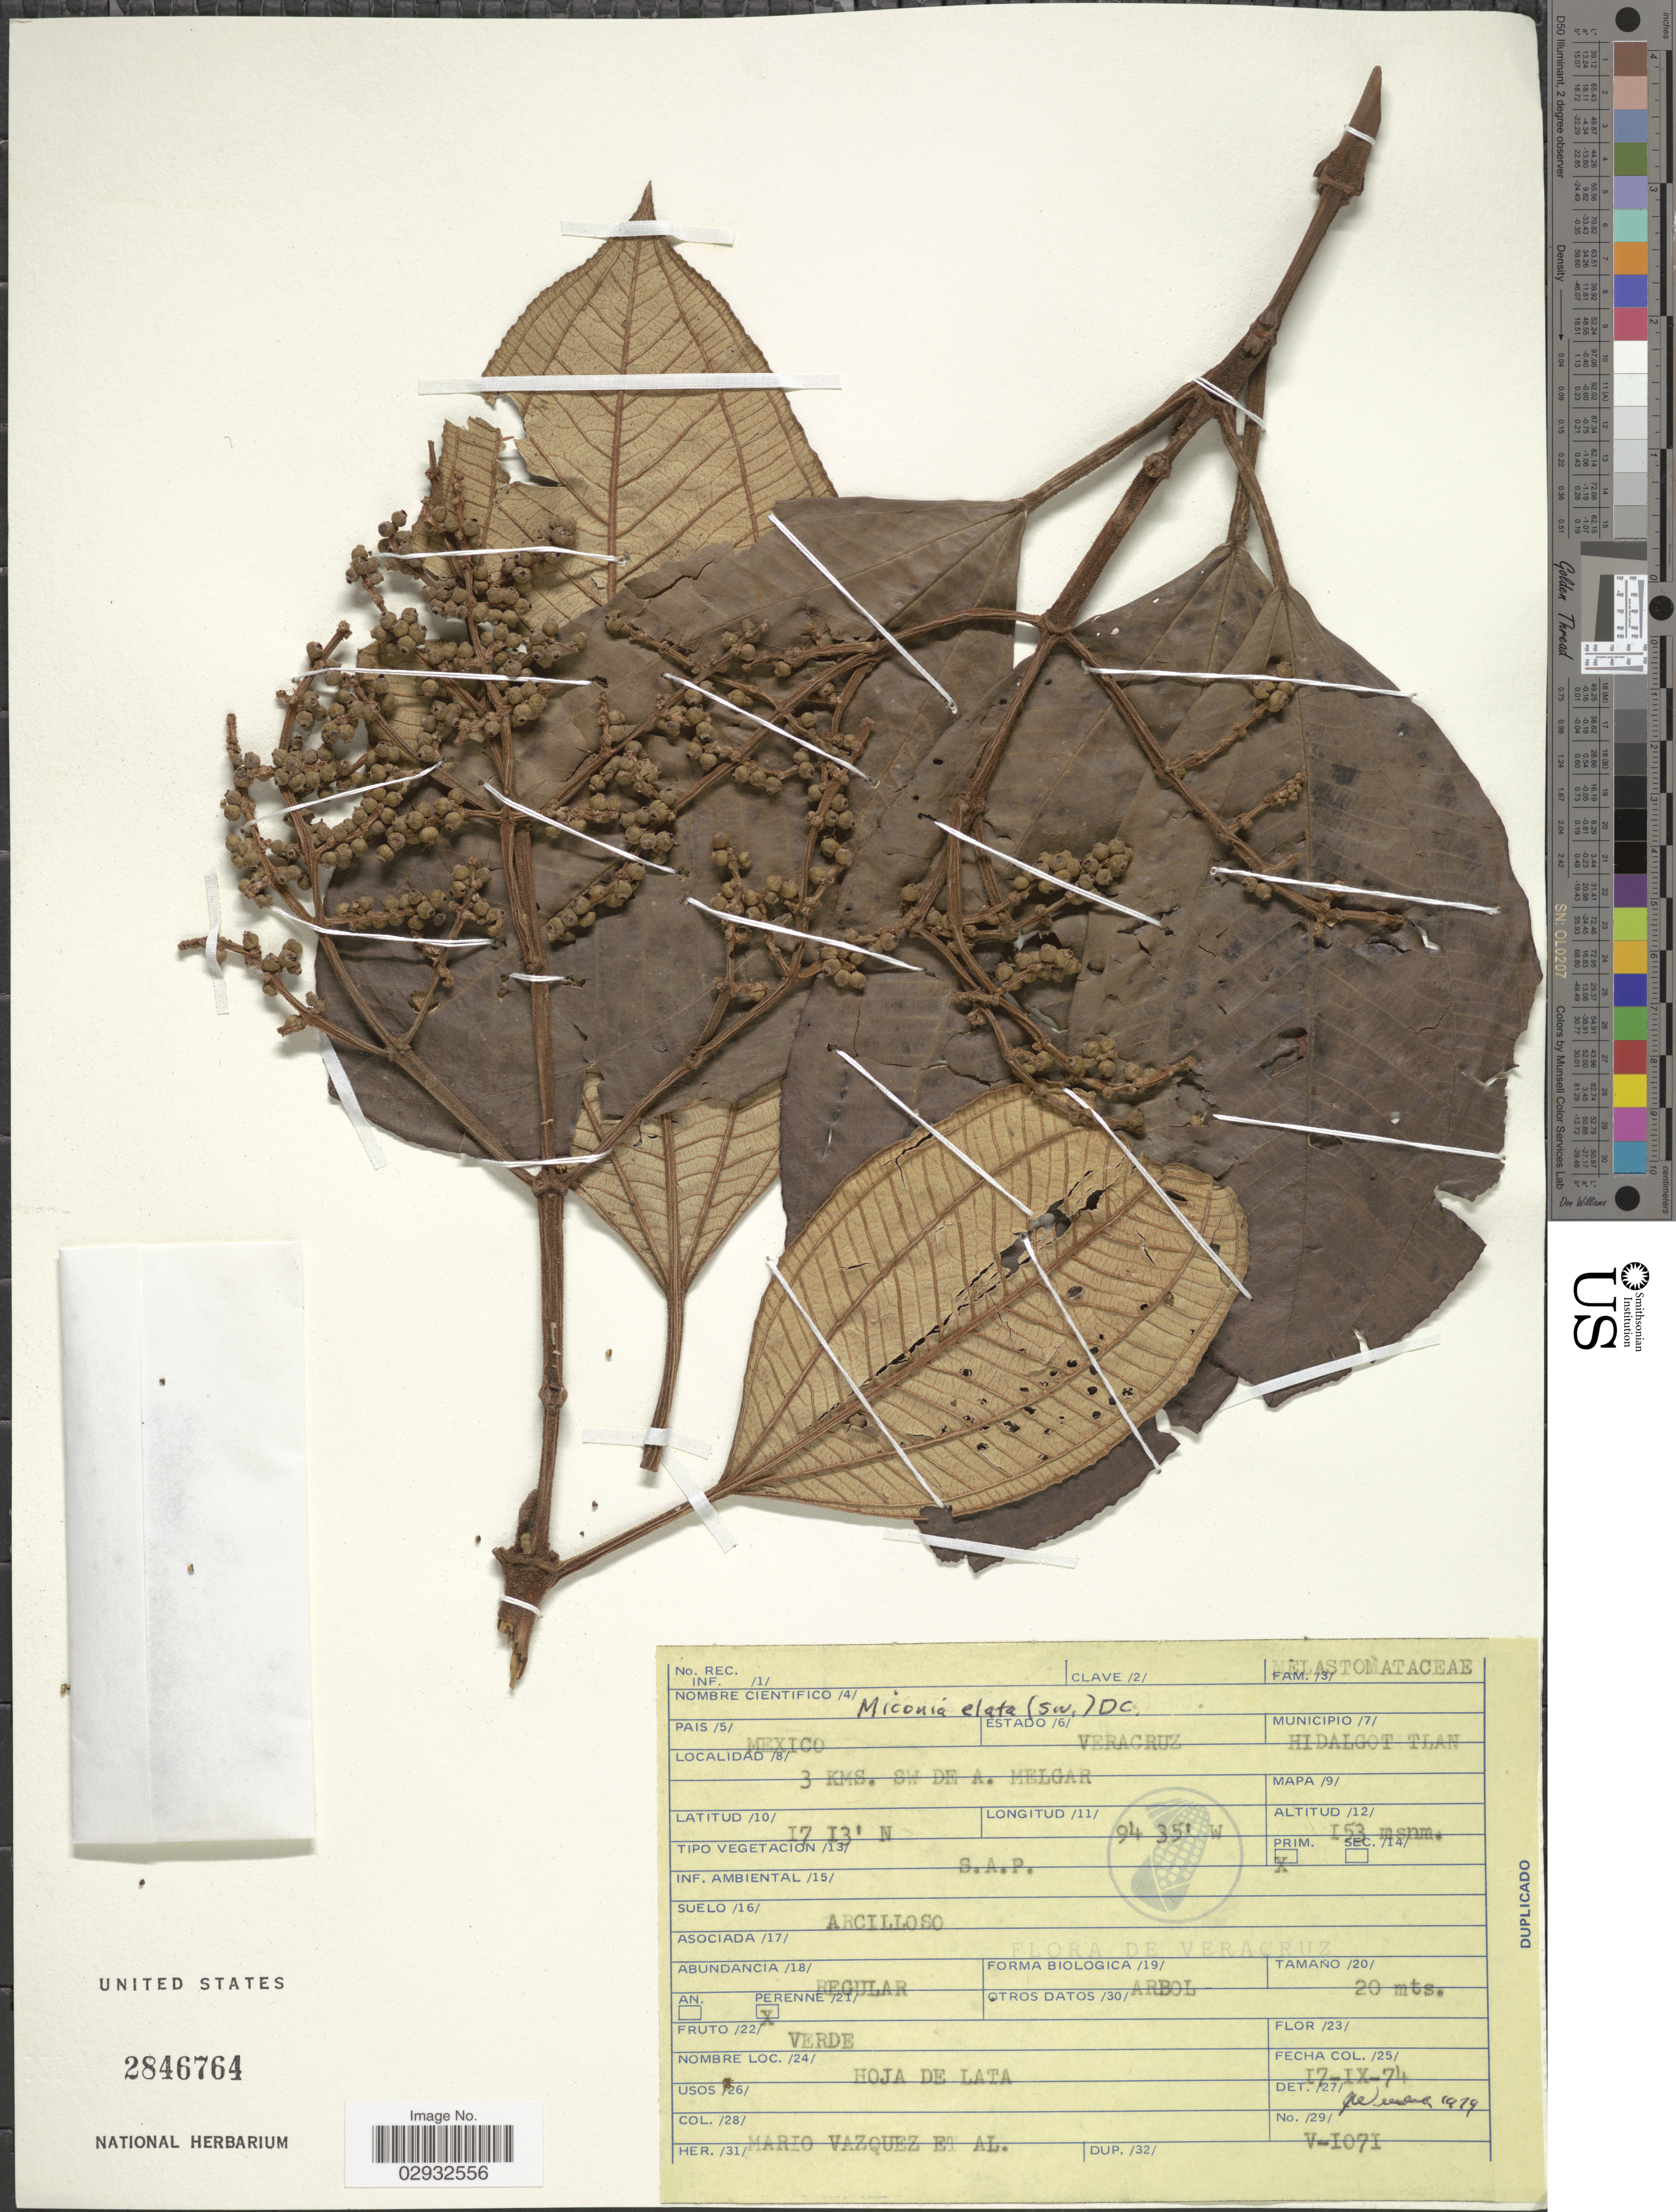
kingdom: Plantae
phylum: Tracheophyta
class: Magnoliopsida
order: Myrtales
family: Melastomataceae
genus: Miconia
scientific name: Miconia elata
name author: (Sw.) DC.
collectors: M. Vázquez & et al.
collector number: V-1071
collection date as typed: Transcribed d/m/y: 17/9/74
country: Mexico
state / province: Veracruz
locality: Municipio Hidalgotitlan. 3 KMS. SW de A. Melgar.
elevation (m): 153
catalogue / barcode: US 2846764